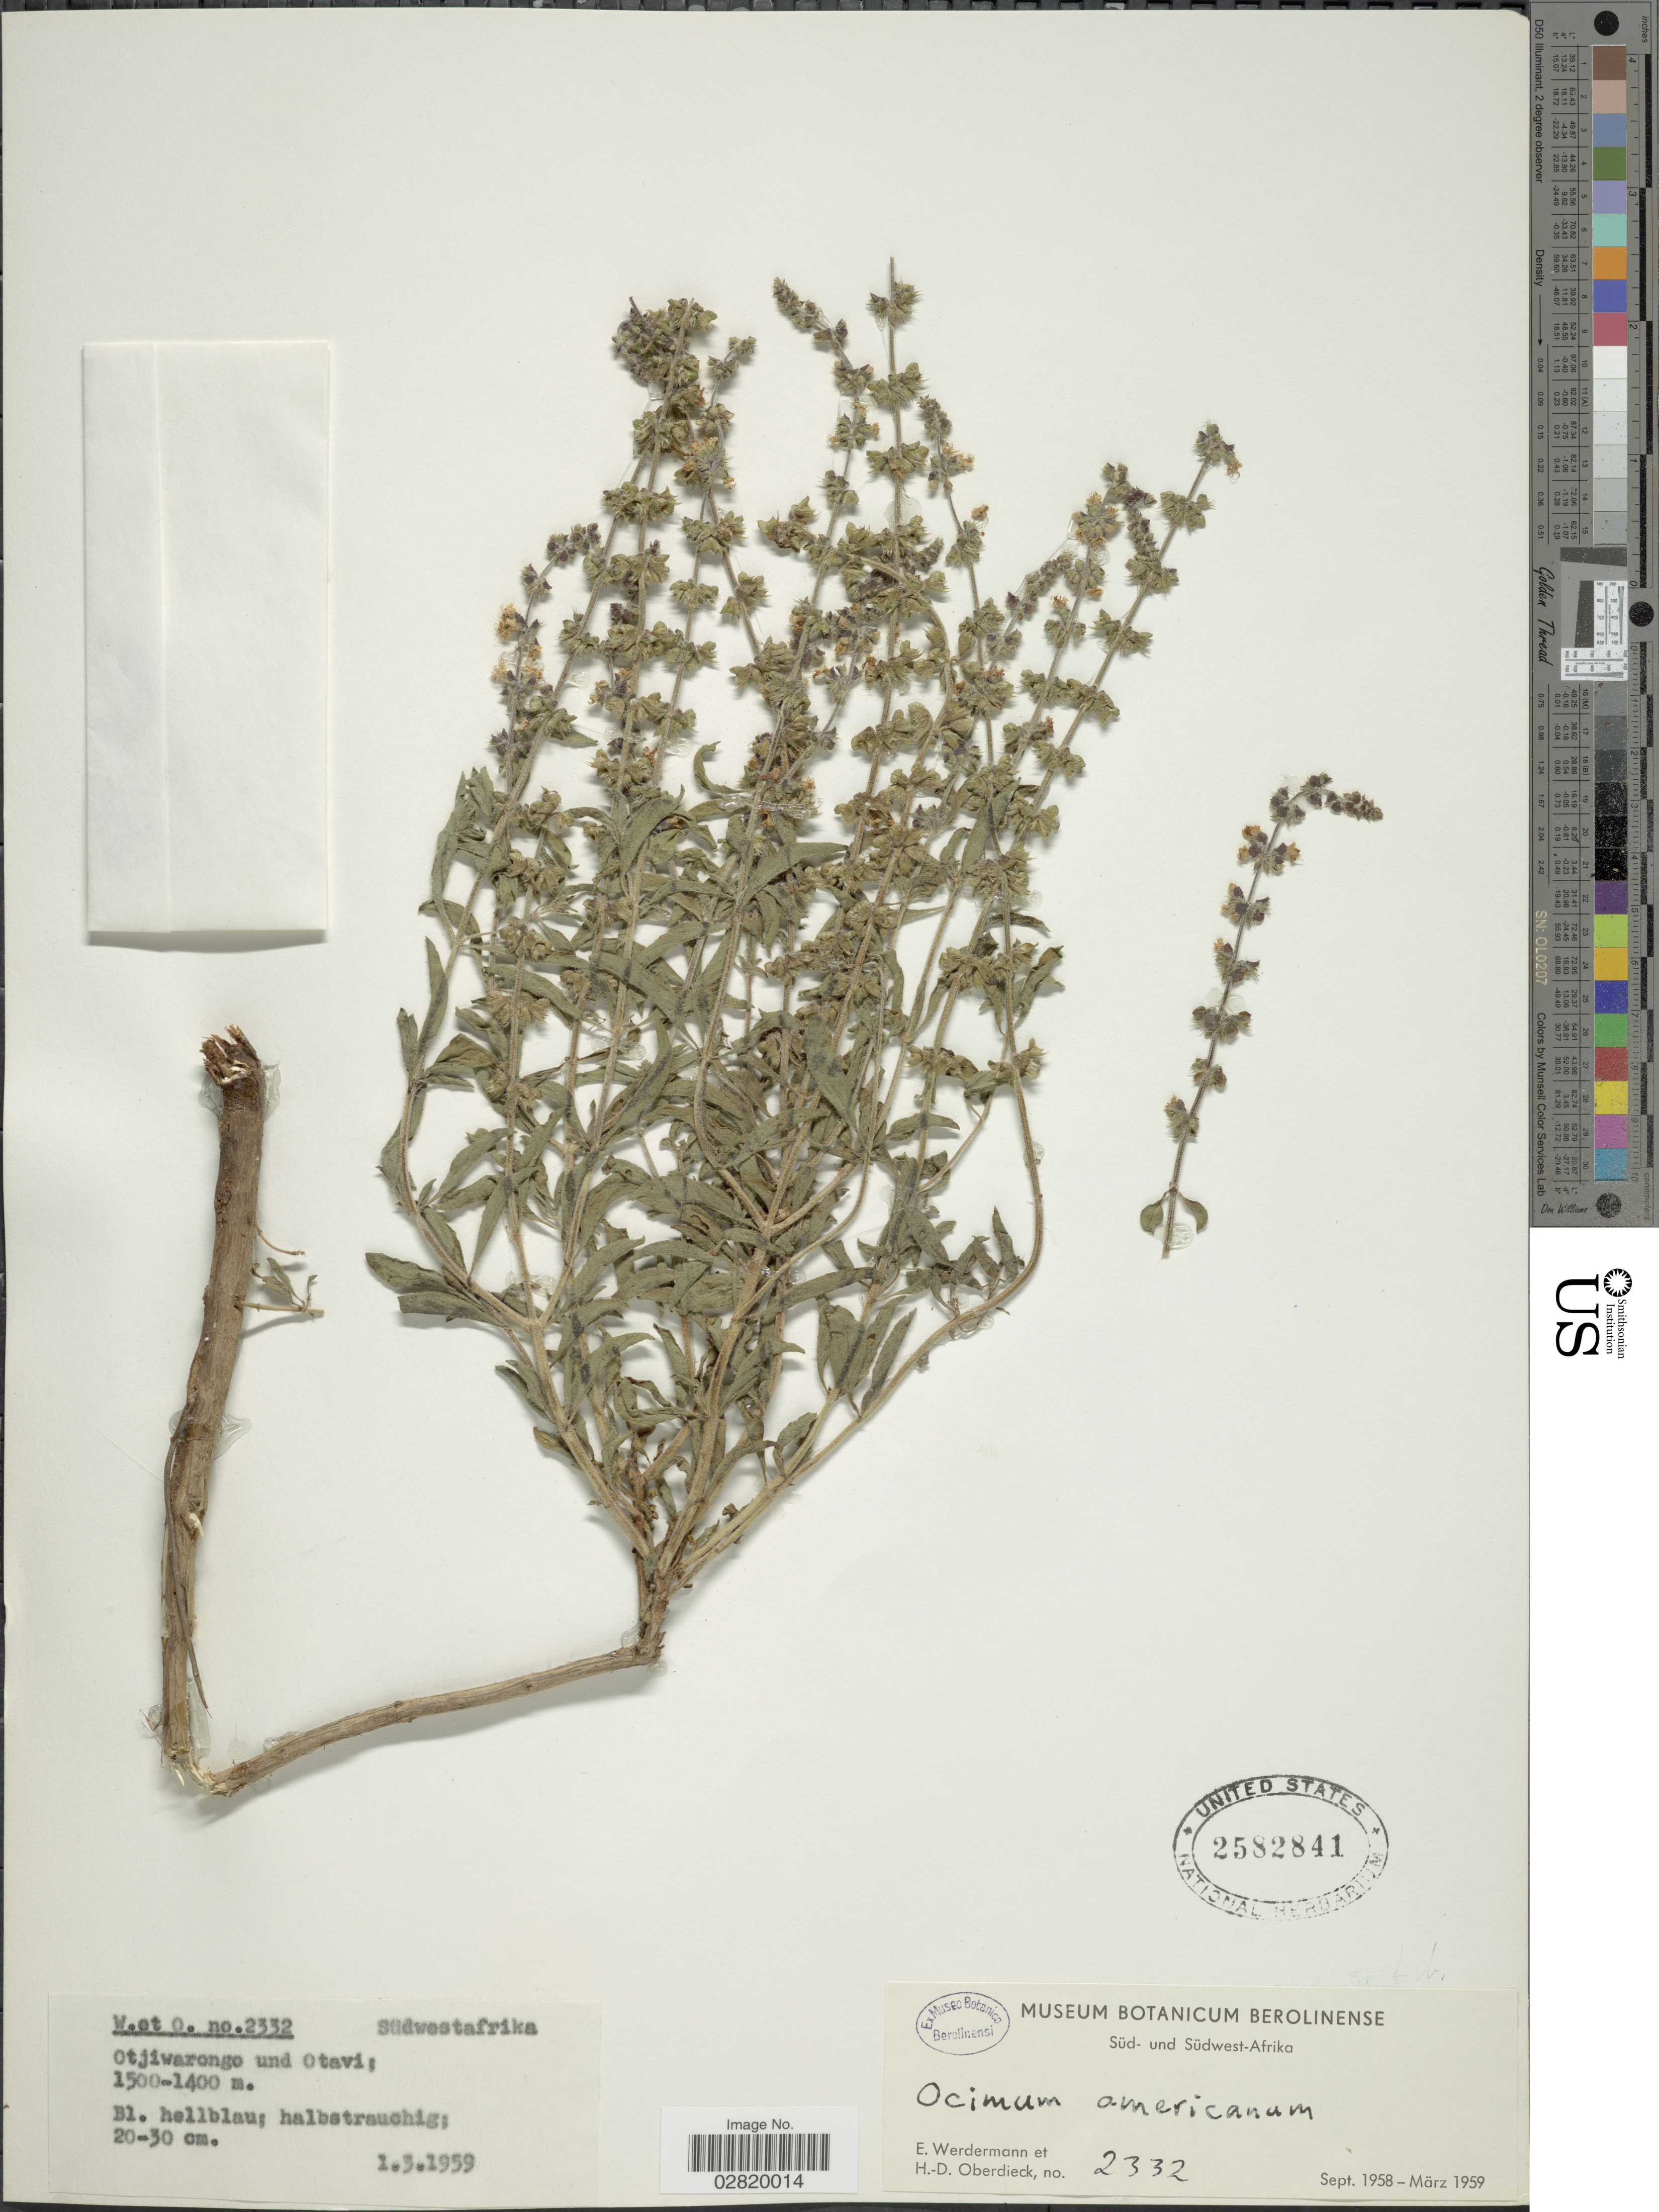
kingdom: Plantae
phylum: Tracheophyta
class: Magnoliopsida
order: Lamiales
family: Lamiaceae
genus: Ocimum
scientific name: Ocimum americanum var. americanum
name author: L.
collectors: E. Werdermann & H. Oberdieck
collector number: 2332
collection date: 1959-03-01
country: Namibia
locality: Südwestafrika, Otjiwarongo und Otavi.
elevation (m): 1400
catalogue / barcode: US 2582841